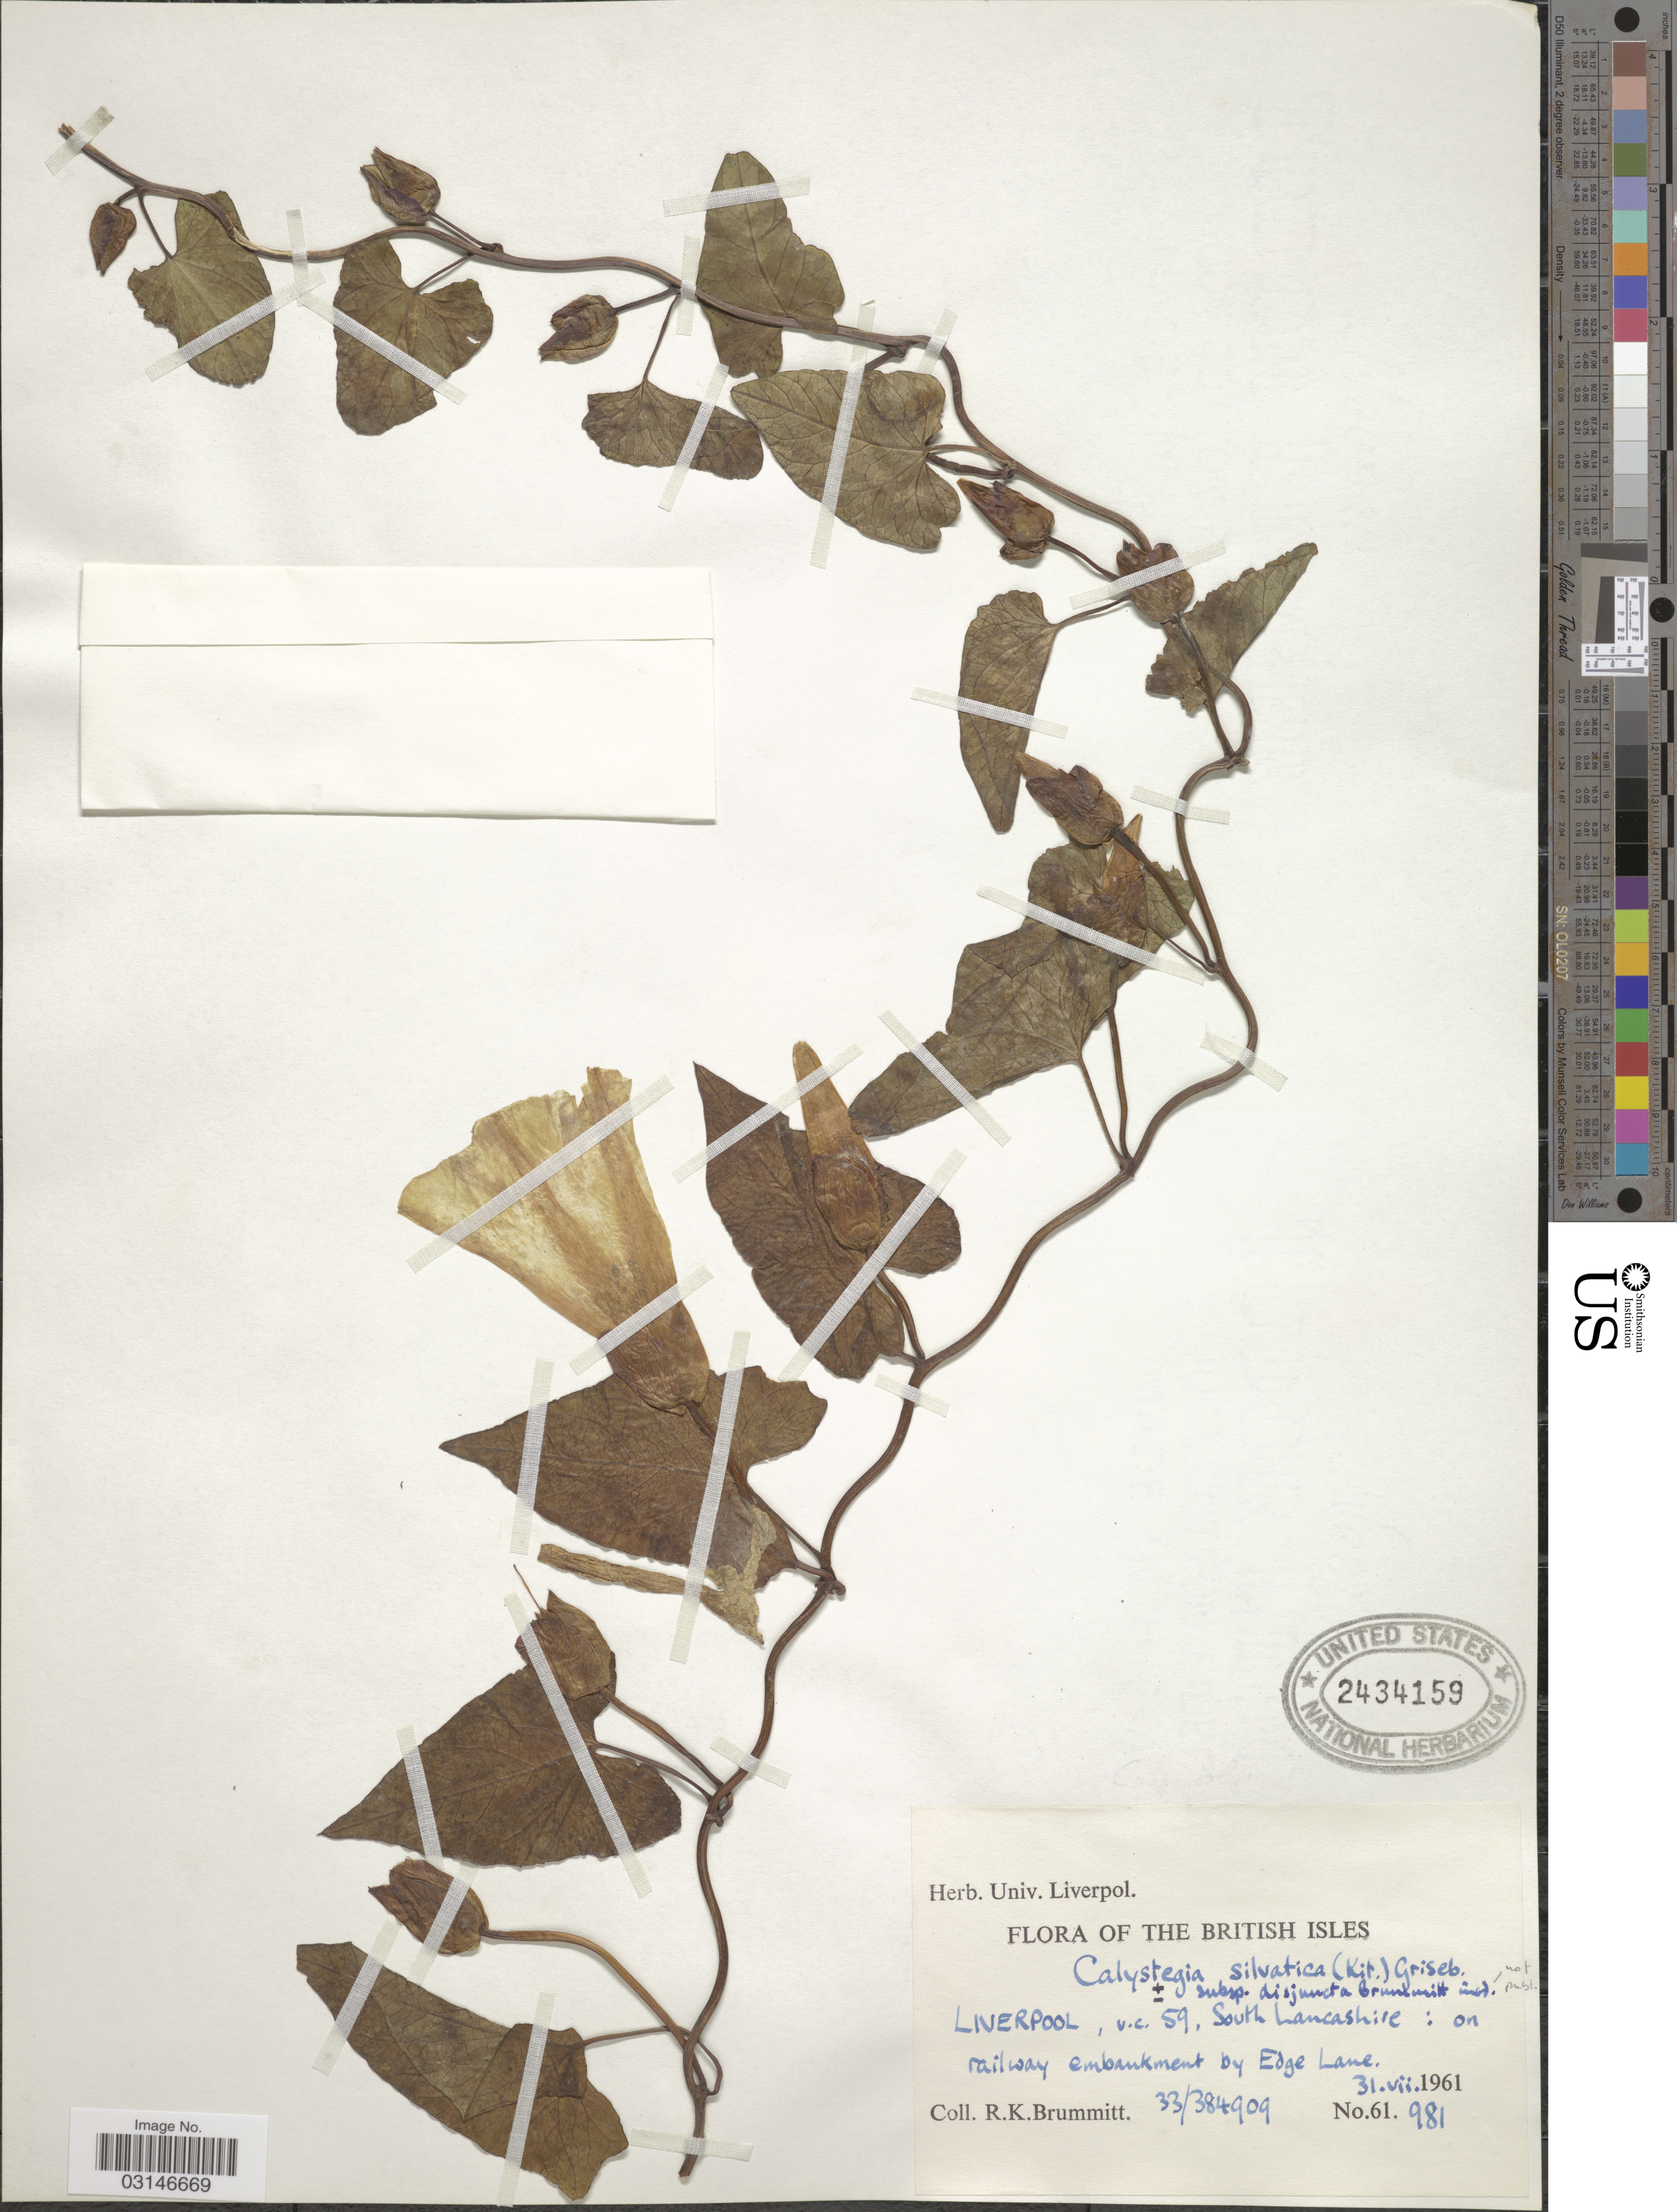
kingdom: Plantae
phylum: Tracheophyta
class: Magnoliopsida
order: Solanales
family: Convolvulaceae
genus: Calystegia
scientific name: Calystegia sericata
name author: (House) C.R. Bell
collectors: R. K. Brummitt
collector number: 61.981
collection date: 1961-07-31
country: United Kingdom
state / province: England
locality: British Isles. Liverpool, v.c. 59, South Lancashire: on railway embankment by Edge Lane. 33/384909.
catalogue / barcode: US 2434159